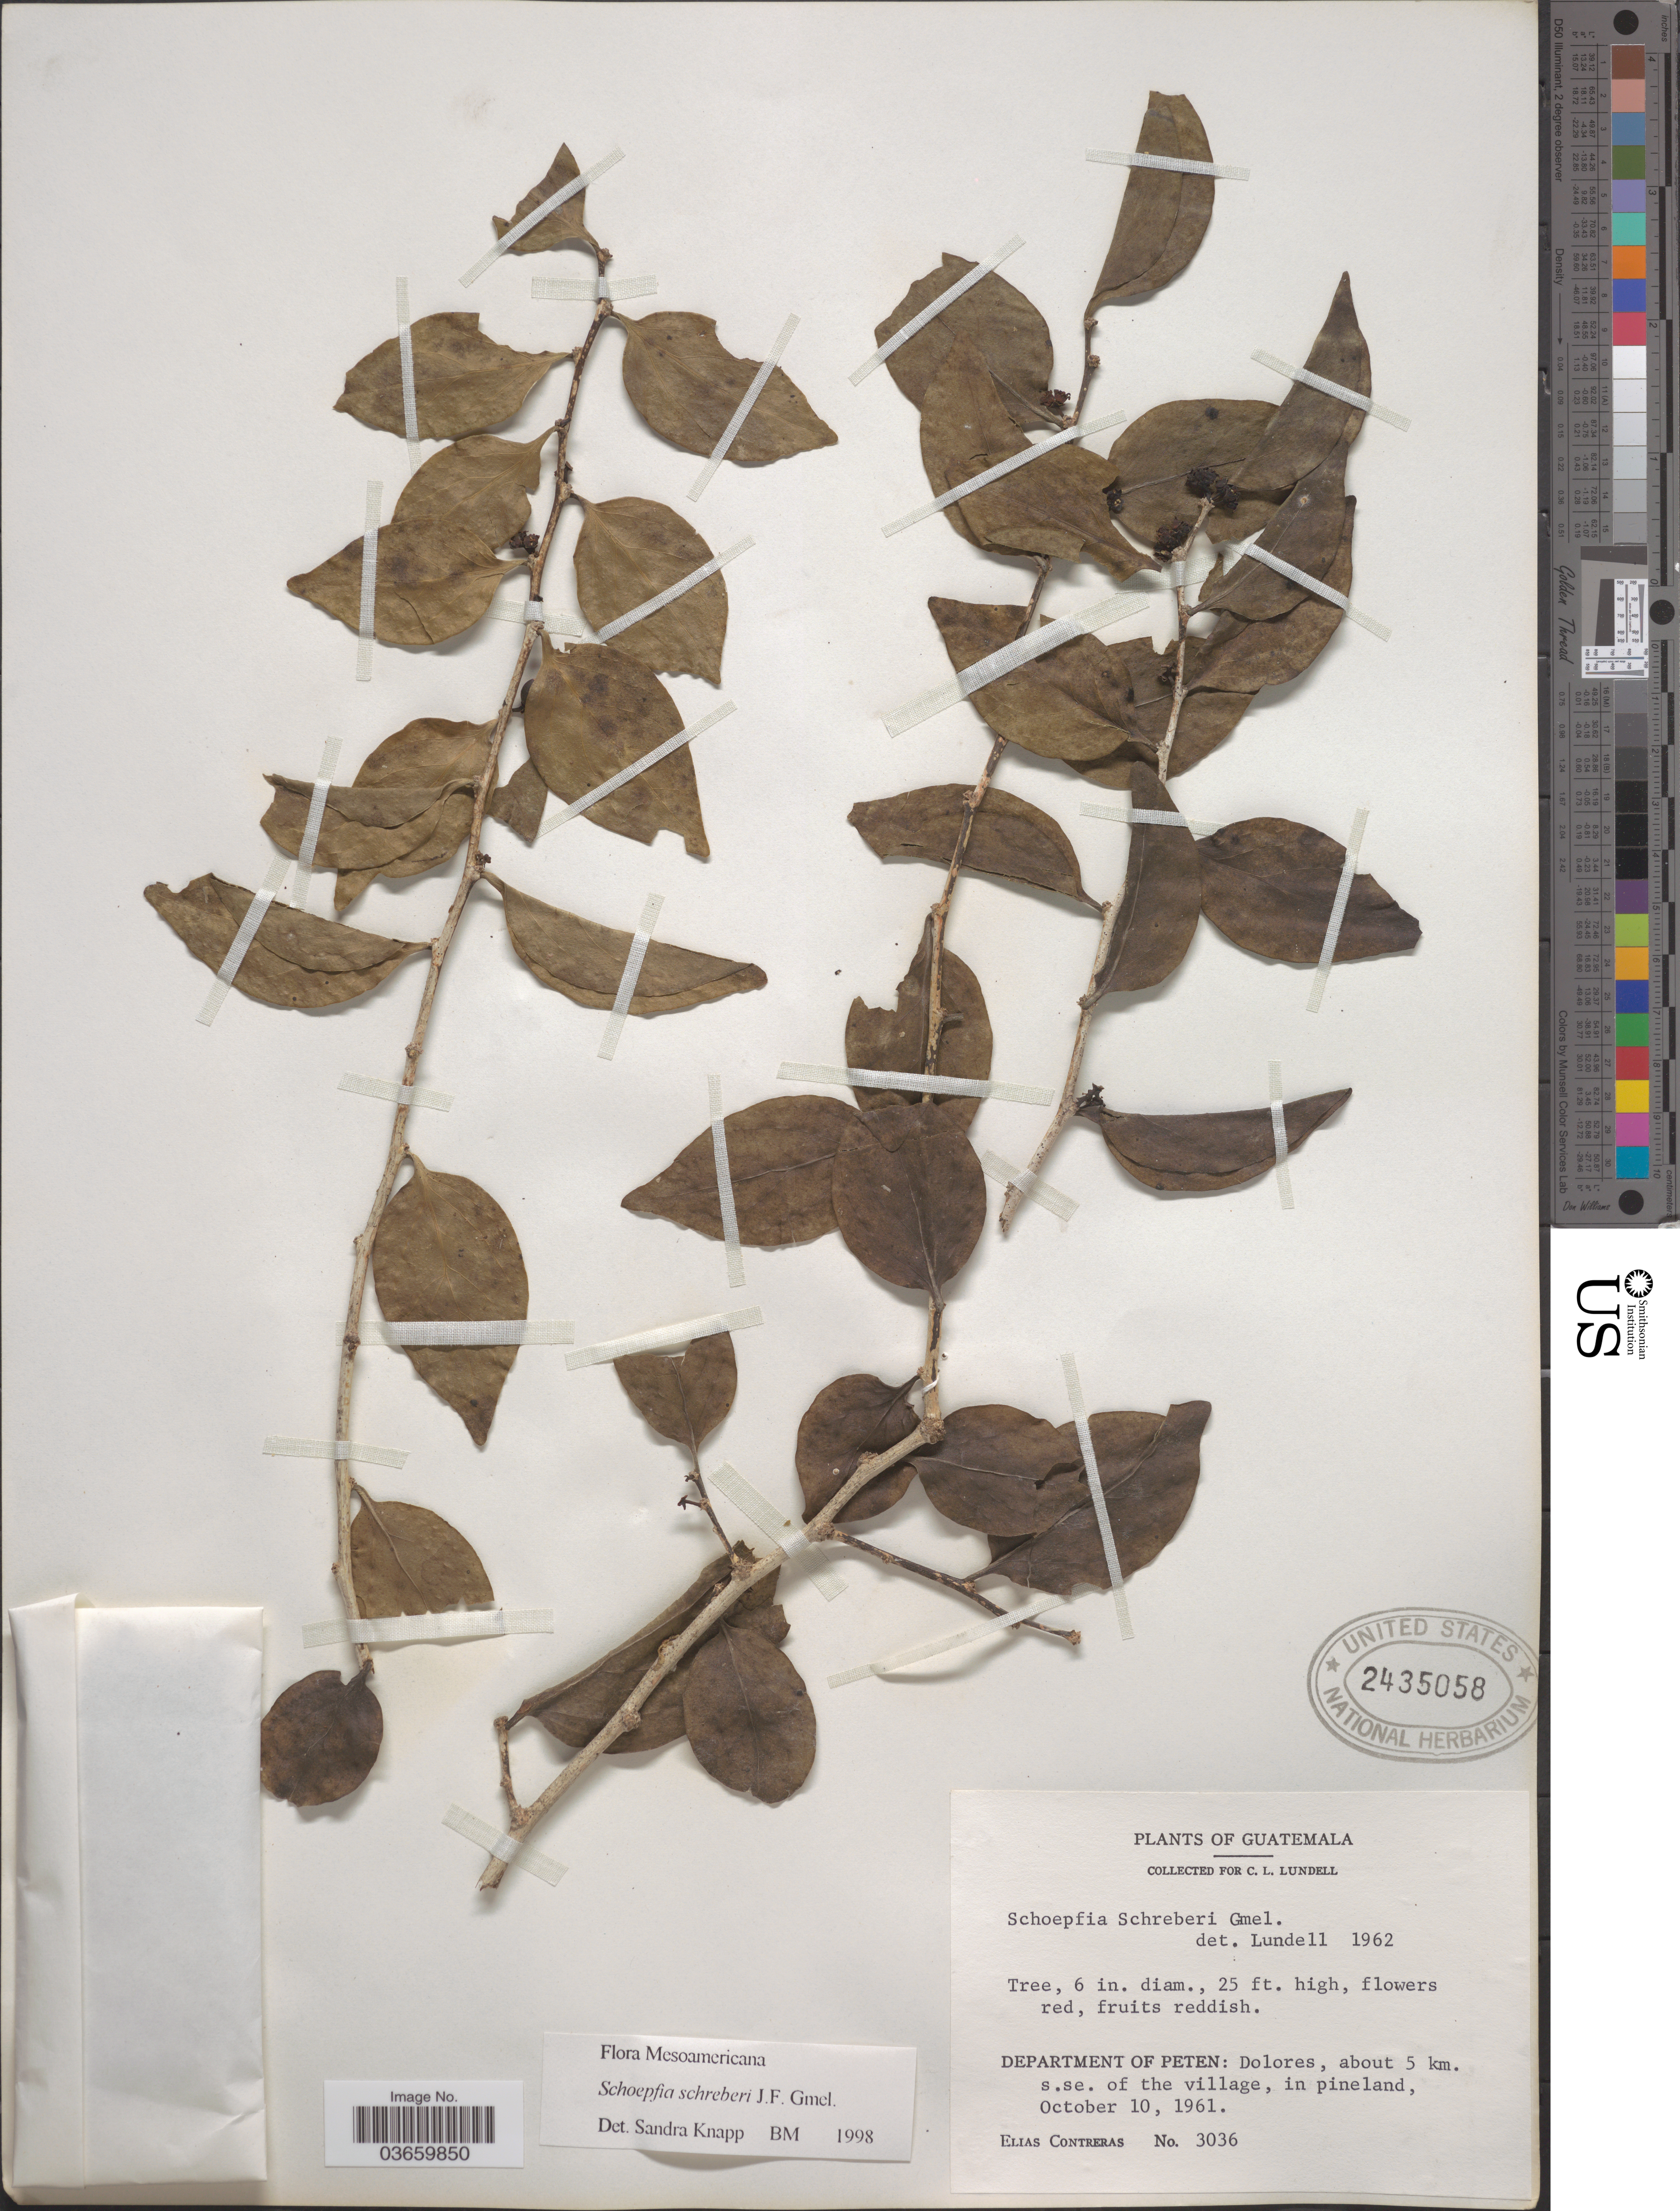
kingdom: Plantae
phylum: Tracheophyta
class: Magnoliopsida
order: Santalales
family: Schoepfiaceae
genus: Schoepfia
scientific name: Schoepfia schreberi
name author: J.F. Gmel.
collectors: E. Contreras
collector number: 3036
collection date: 1961-10-10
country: Guatemala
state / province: El Petén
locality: Department of Peten: Dolores, about 5 km. s.se. of the village, in pineland.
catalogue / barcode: US 2435058